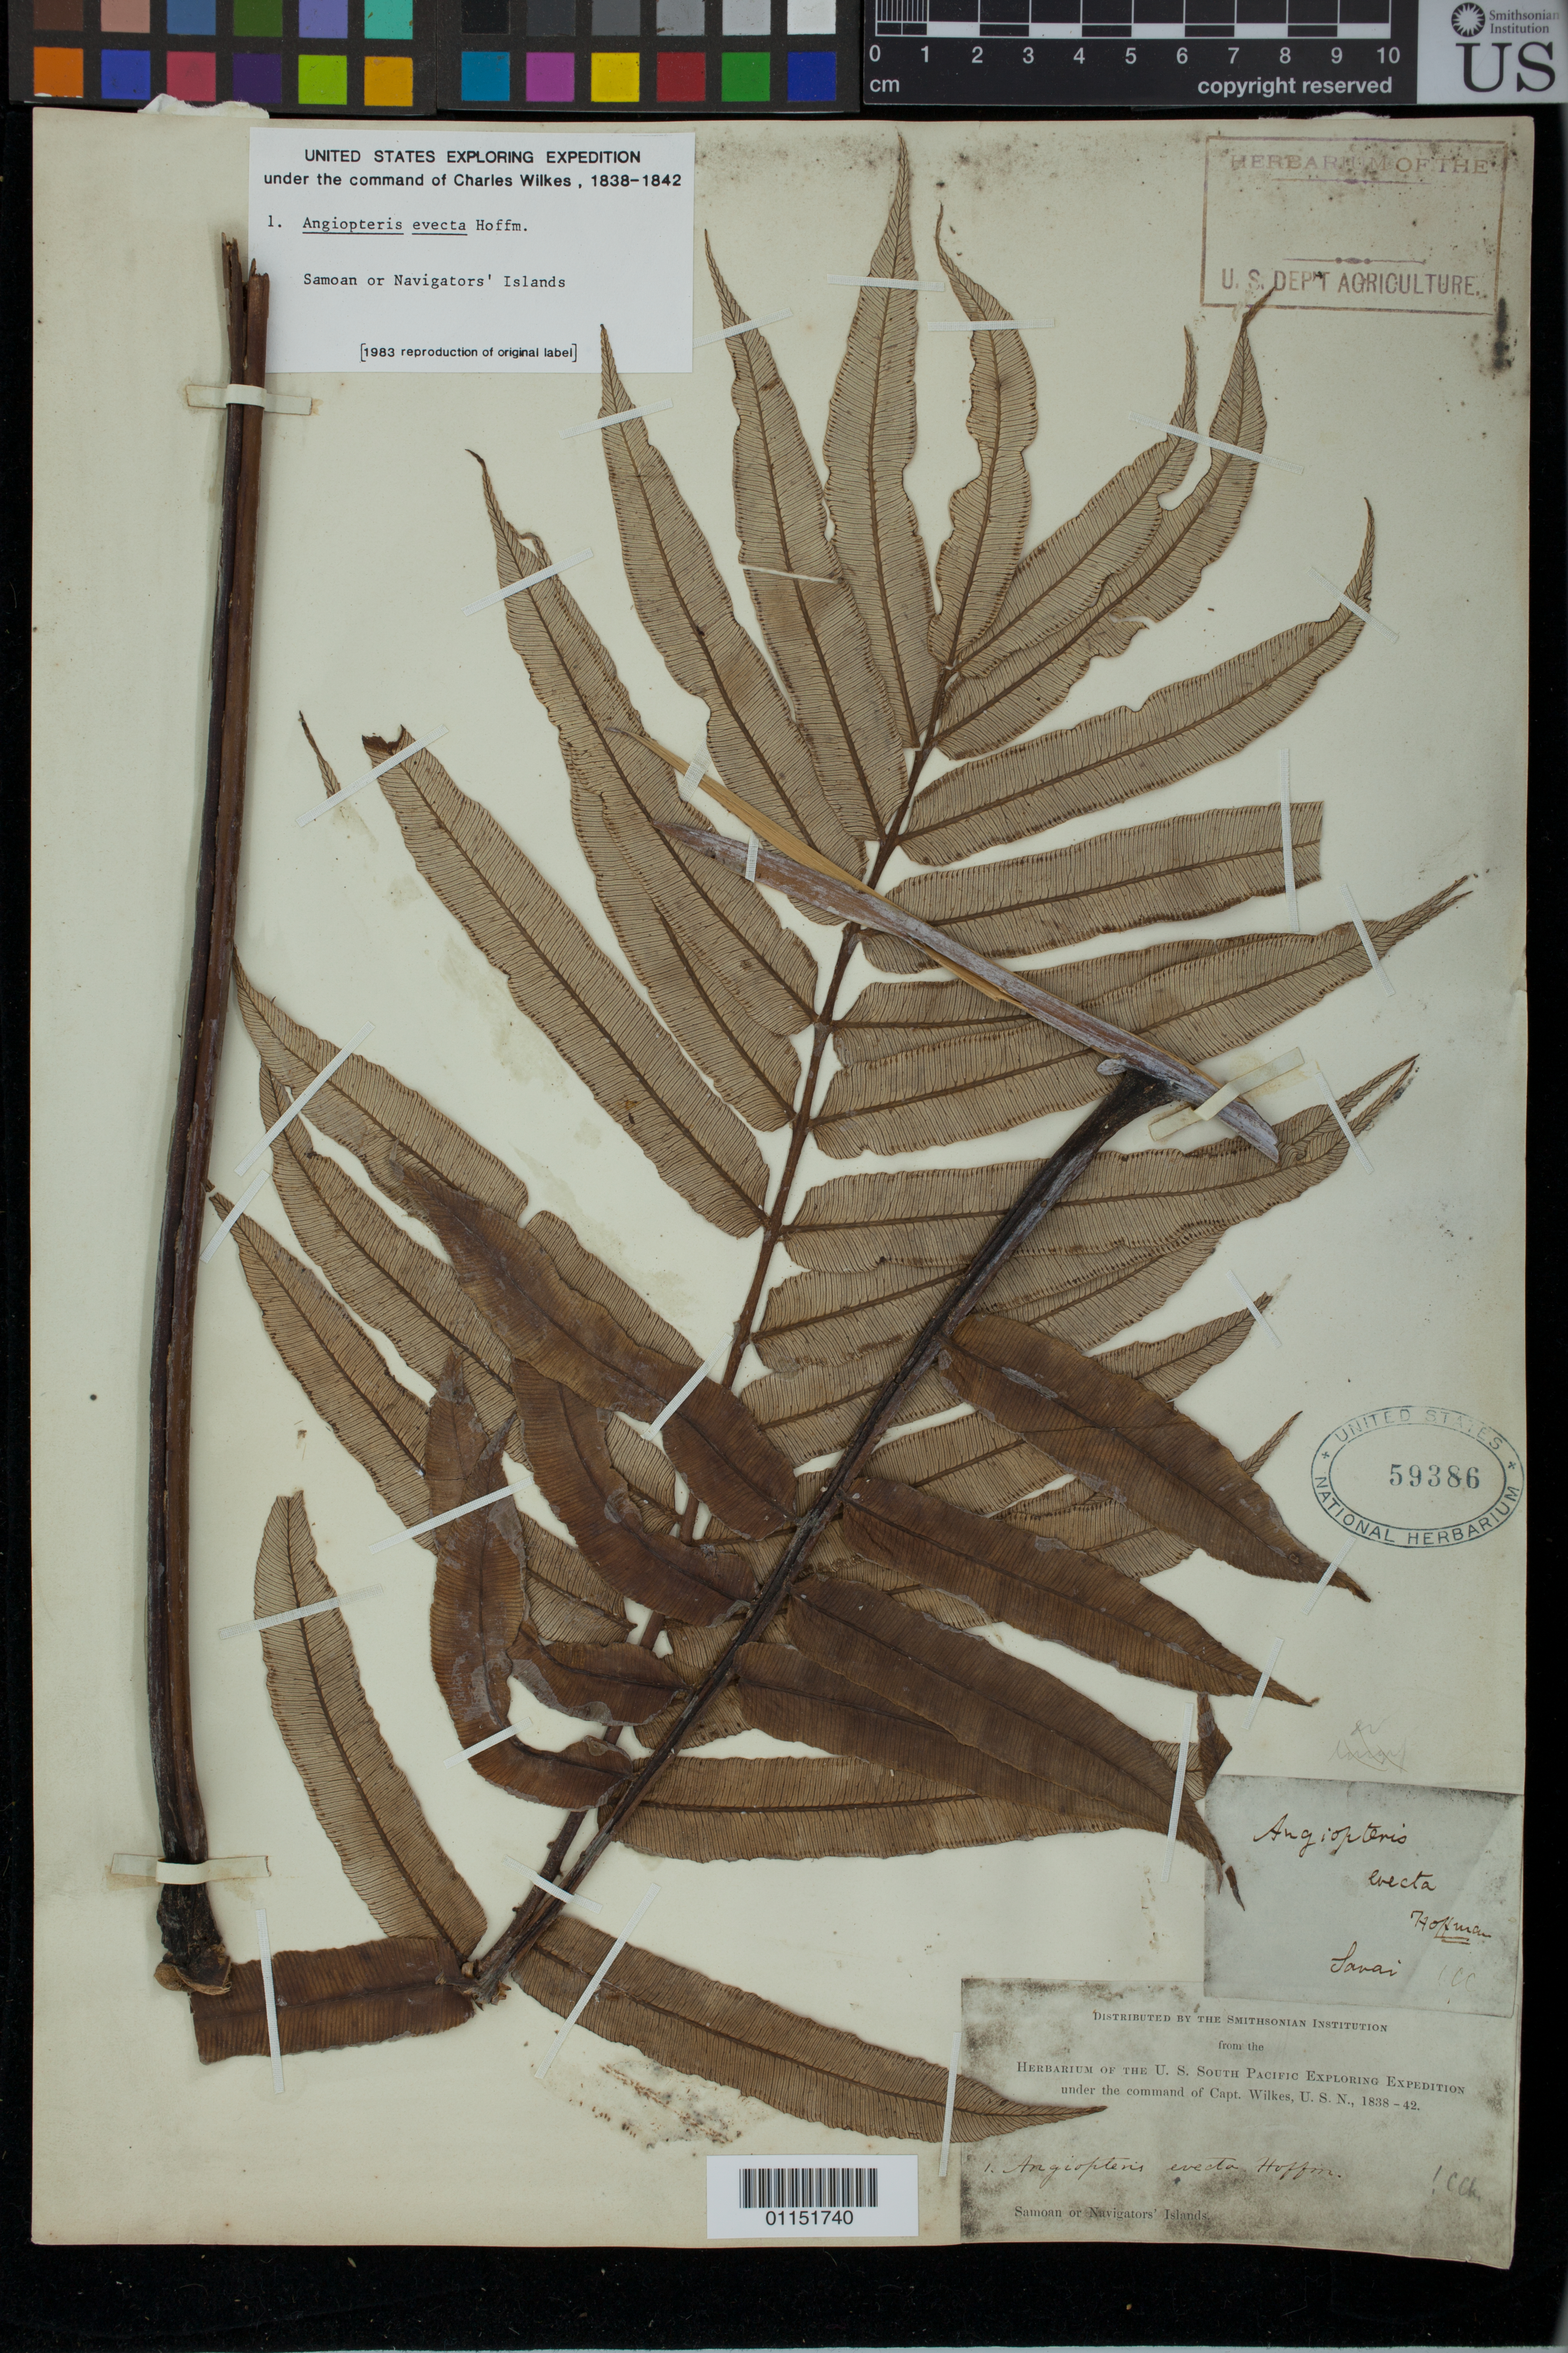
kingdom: Plantae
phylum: Tracheophyta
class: Polypodiopsida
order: Marattiales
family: Marattiaceae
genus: Angiopteris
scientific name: Angiopteris evecta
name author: (G. Forst.) Hoffm.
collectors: Wilkes Explor. Exped.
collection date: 1838/1842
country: American Samoa / Samoa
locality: Samoa or Navigator's Islands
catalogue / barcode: US 59386